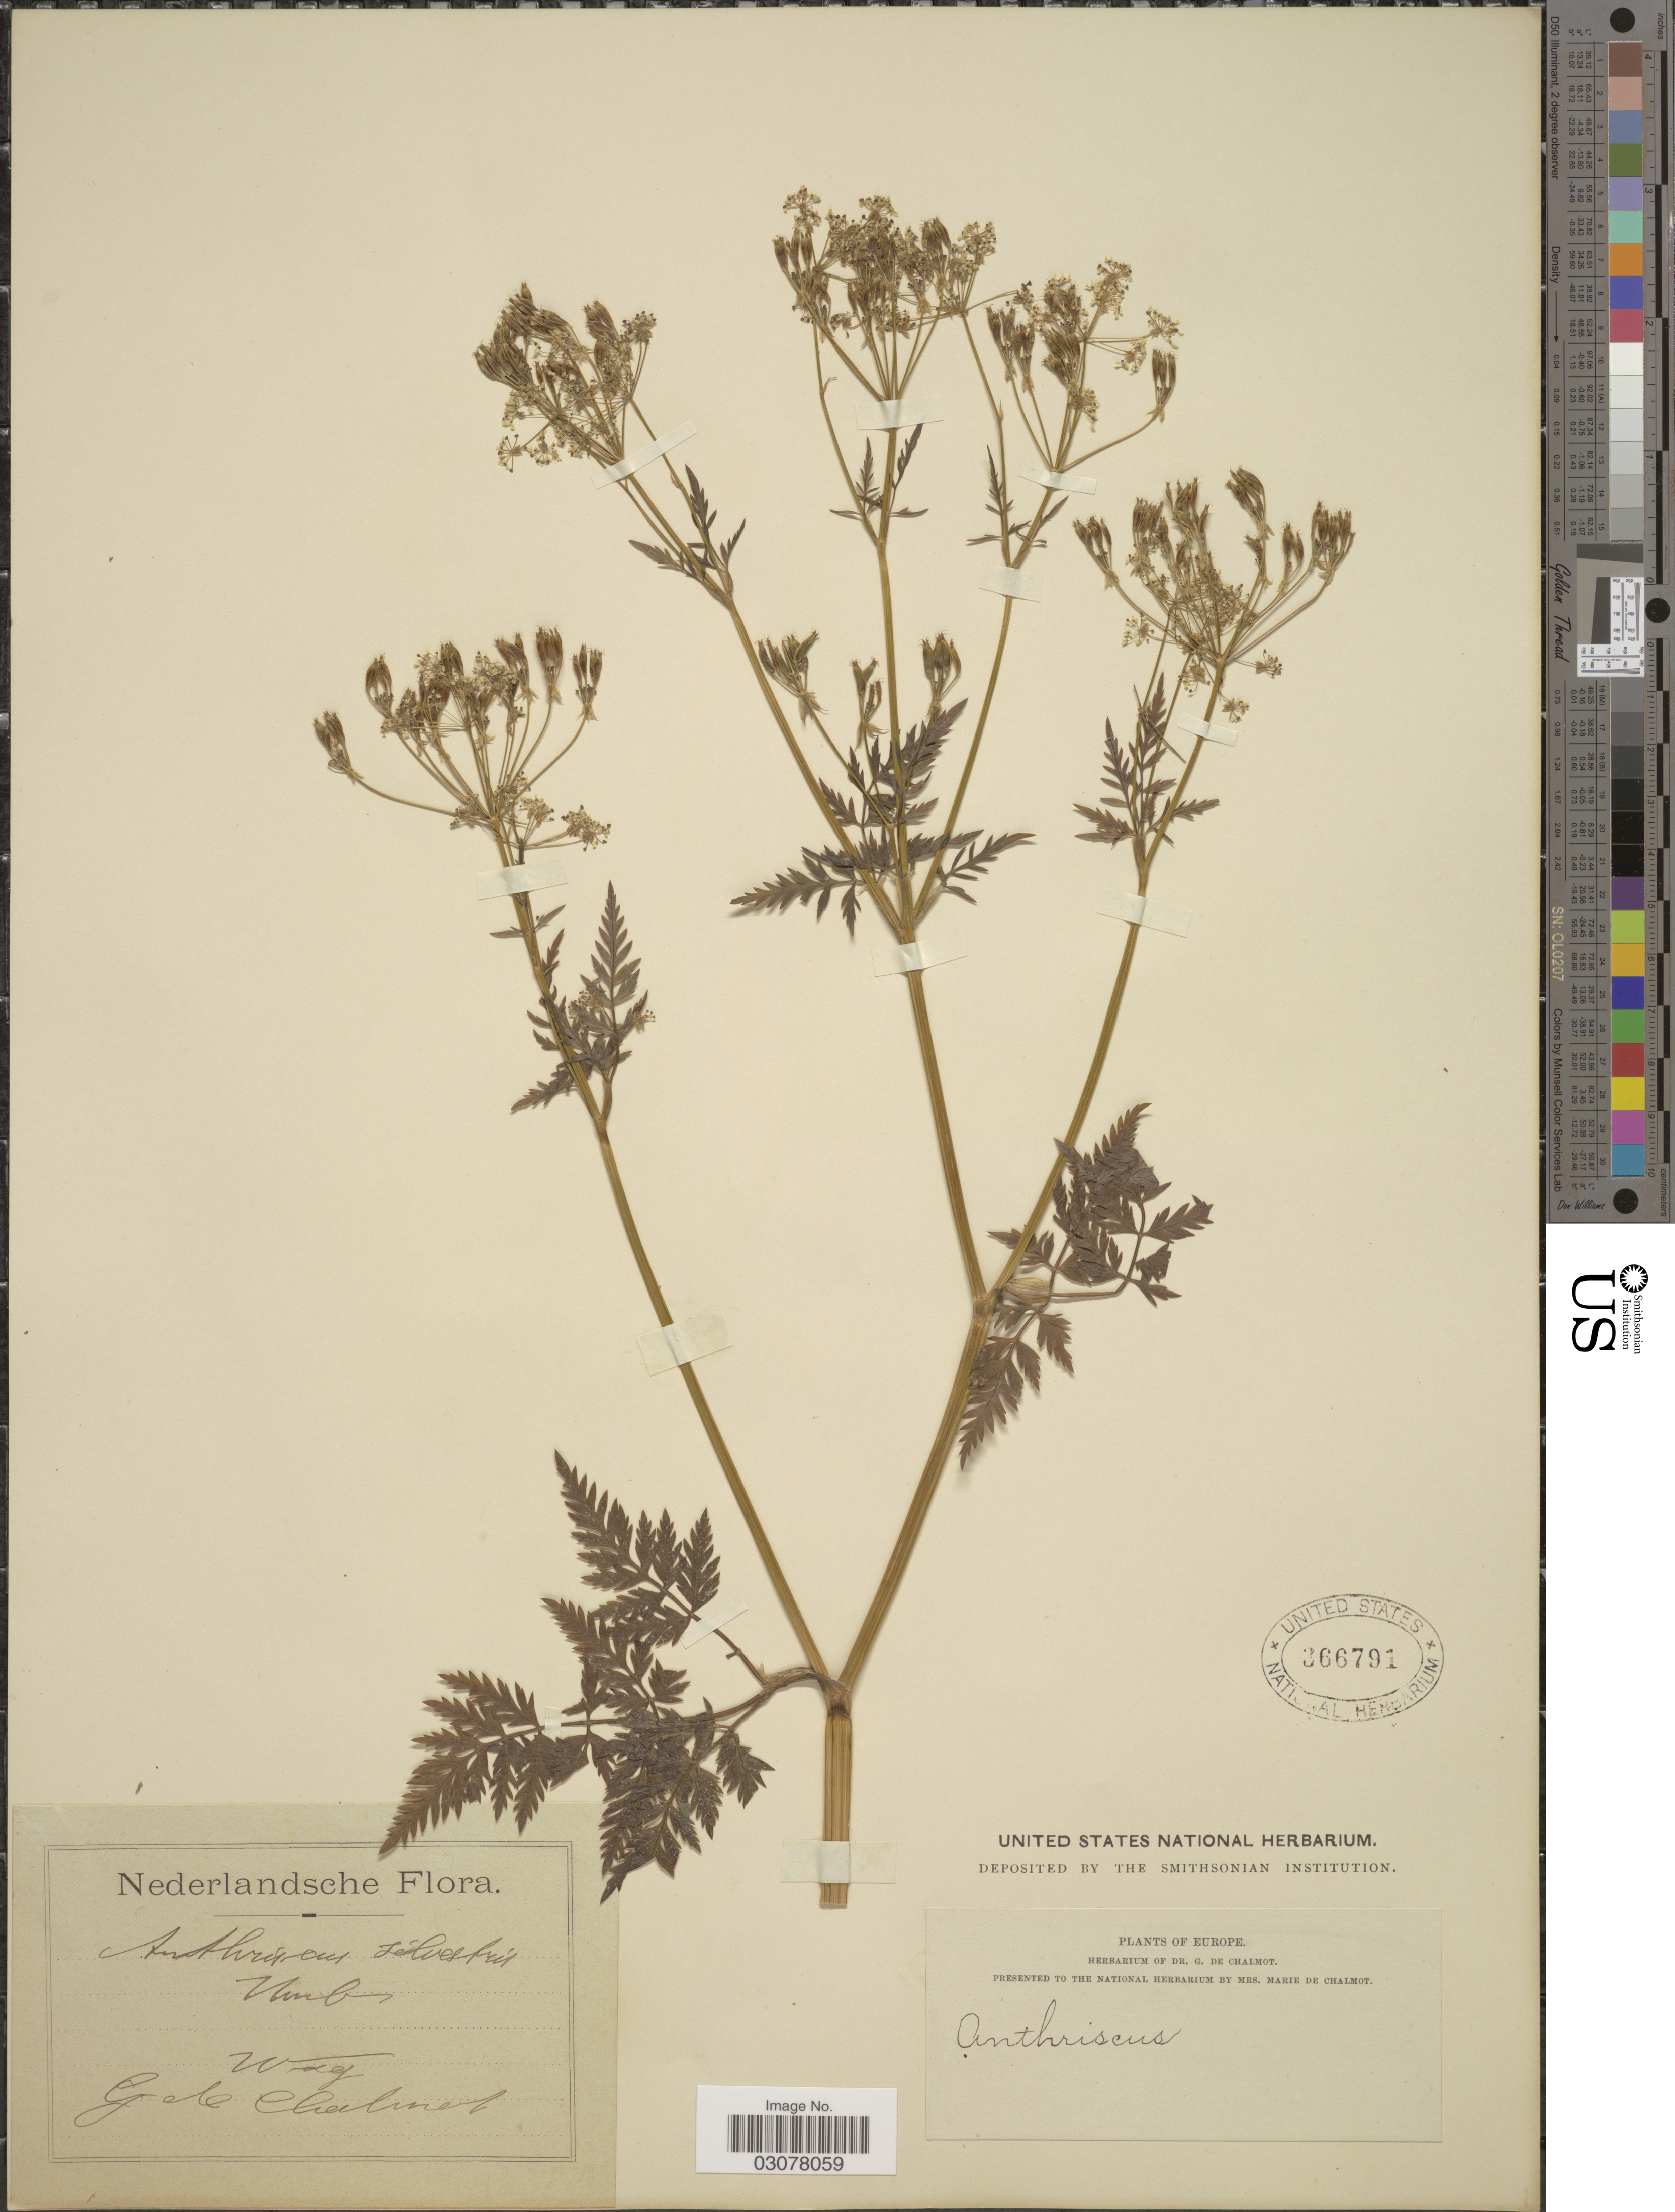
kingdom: Plantae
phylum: Tracheophyta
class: Magnoliopsida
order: Apiales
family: Apiaceae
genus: Anthriscus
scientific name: Anthriscus sylvestris subsp. sylvestris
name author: (L.) Hoffm.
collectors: G. de Chalmot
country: Netherlands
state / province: Gelderland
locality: Wag.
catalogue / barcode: US 366791